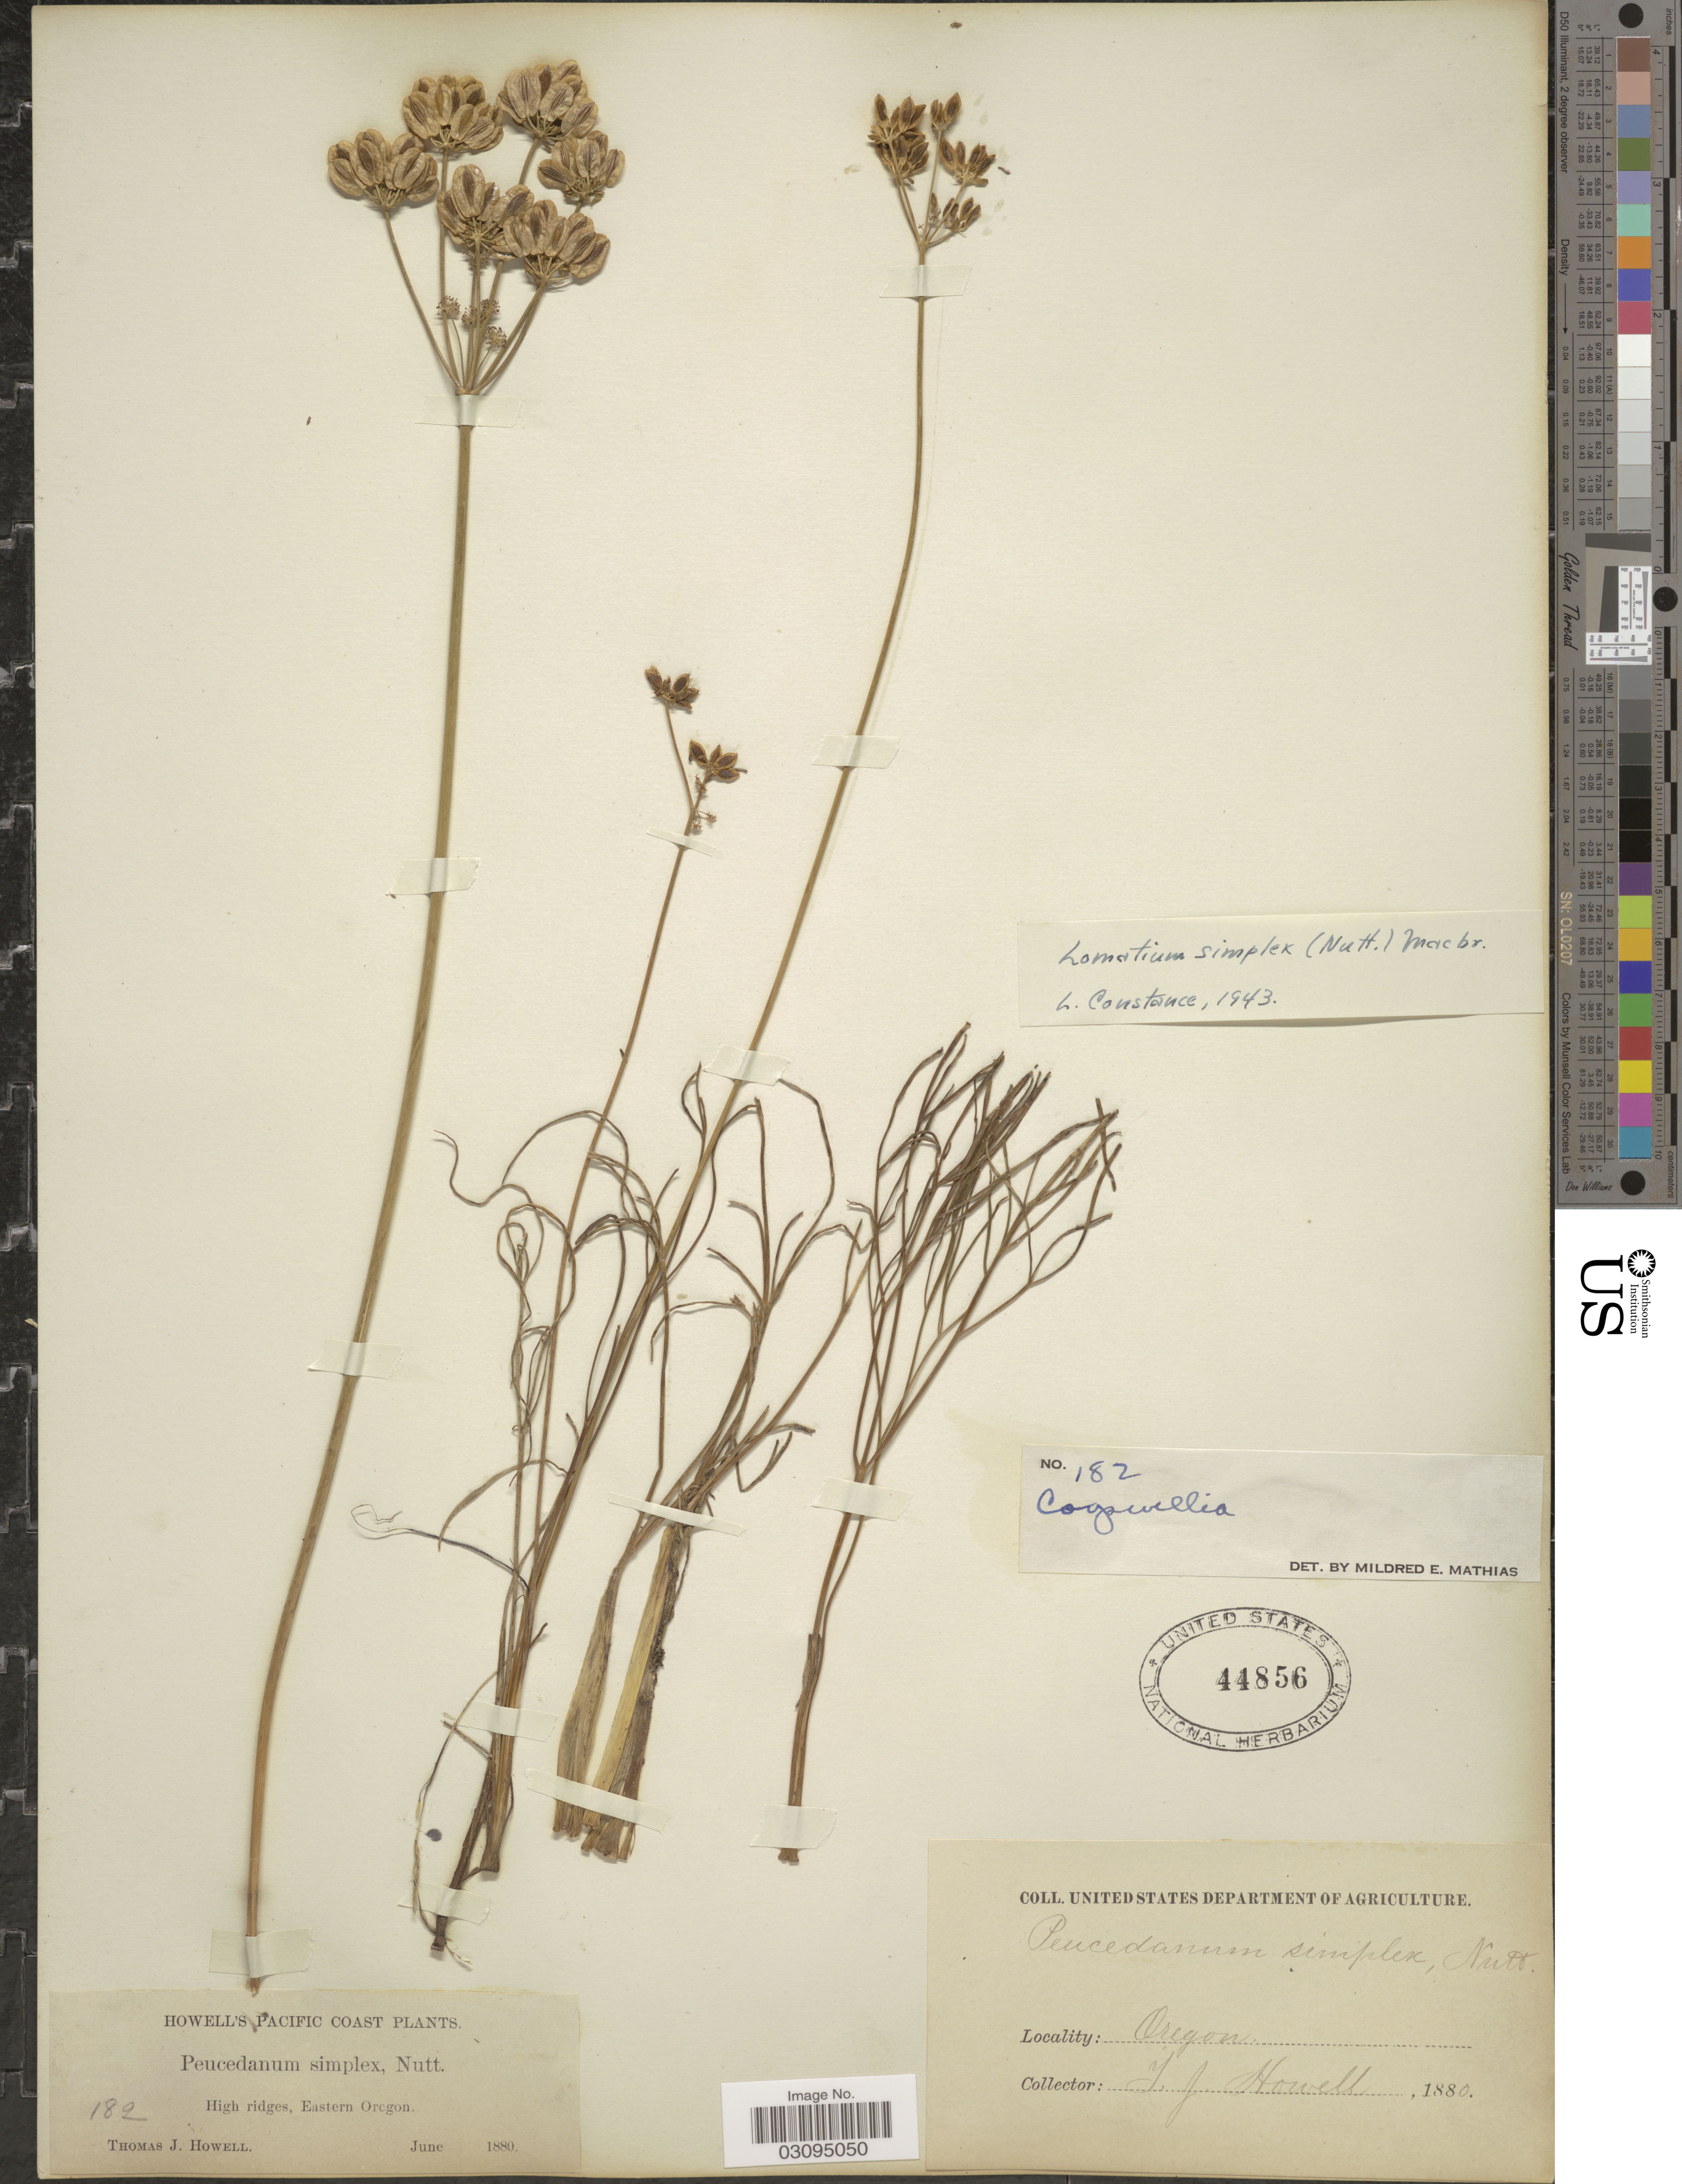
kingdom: Plantae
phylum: Tracheophyta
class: Magnoliopsida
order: Apiales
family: Apiaceae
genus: Lomatium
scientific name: Lomatium simplex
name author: (Nutt. ex S. Watson) J.F. Macbr.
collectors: T. J. Howell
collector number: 182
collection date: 1880-06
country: United States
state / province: Oregon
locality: Pacific Coast, Eastern Oregon.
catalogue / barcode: US 44856